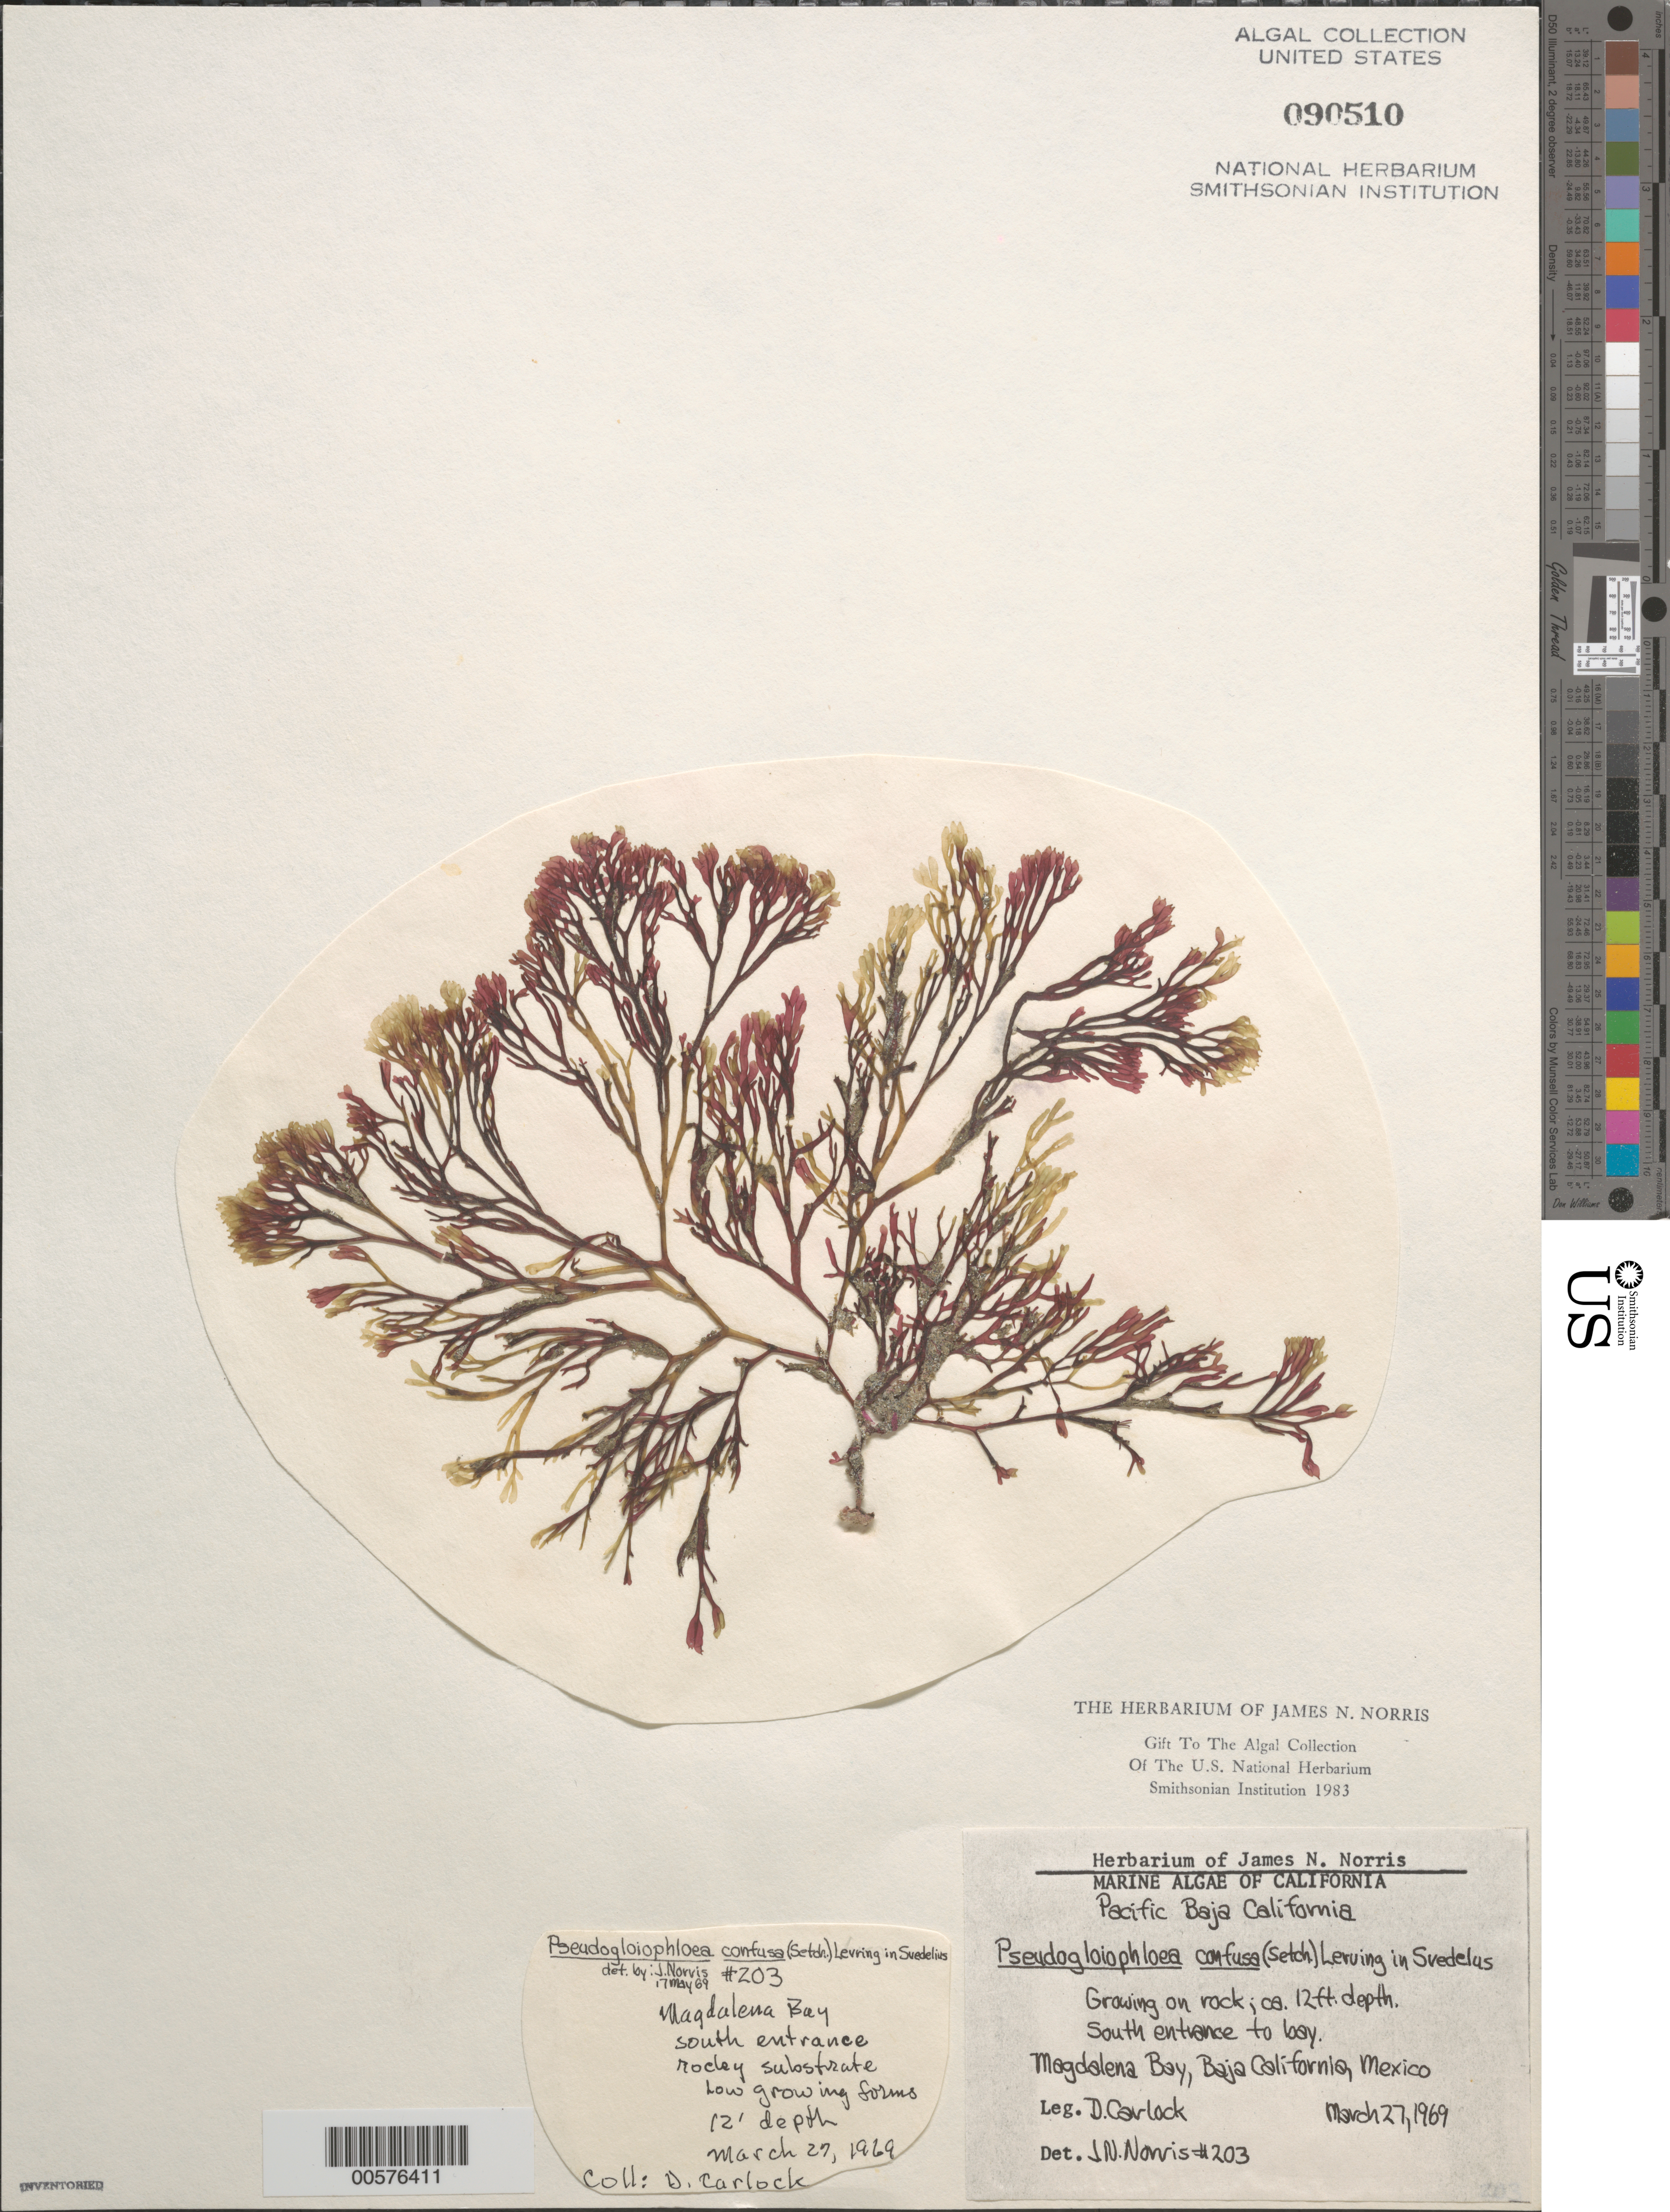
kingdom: Plantae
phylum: Rhodophyta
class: Florideophyceae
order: Nemaliales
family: Scinaiaceae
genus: Scinaia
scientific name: Scinaia confusa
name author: (Setch.) Huisman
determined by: Algae name updating Project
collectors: D. Carlock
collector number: JN-203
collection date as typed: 27 Mar 1969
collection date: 1969-03-27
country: Mexico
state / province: Baja California Sur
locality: Bahia Magdalena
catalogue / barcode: US 90510